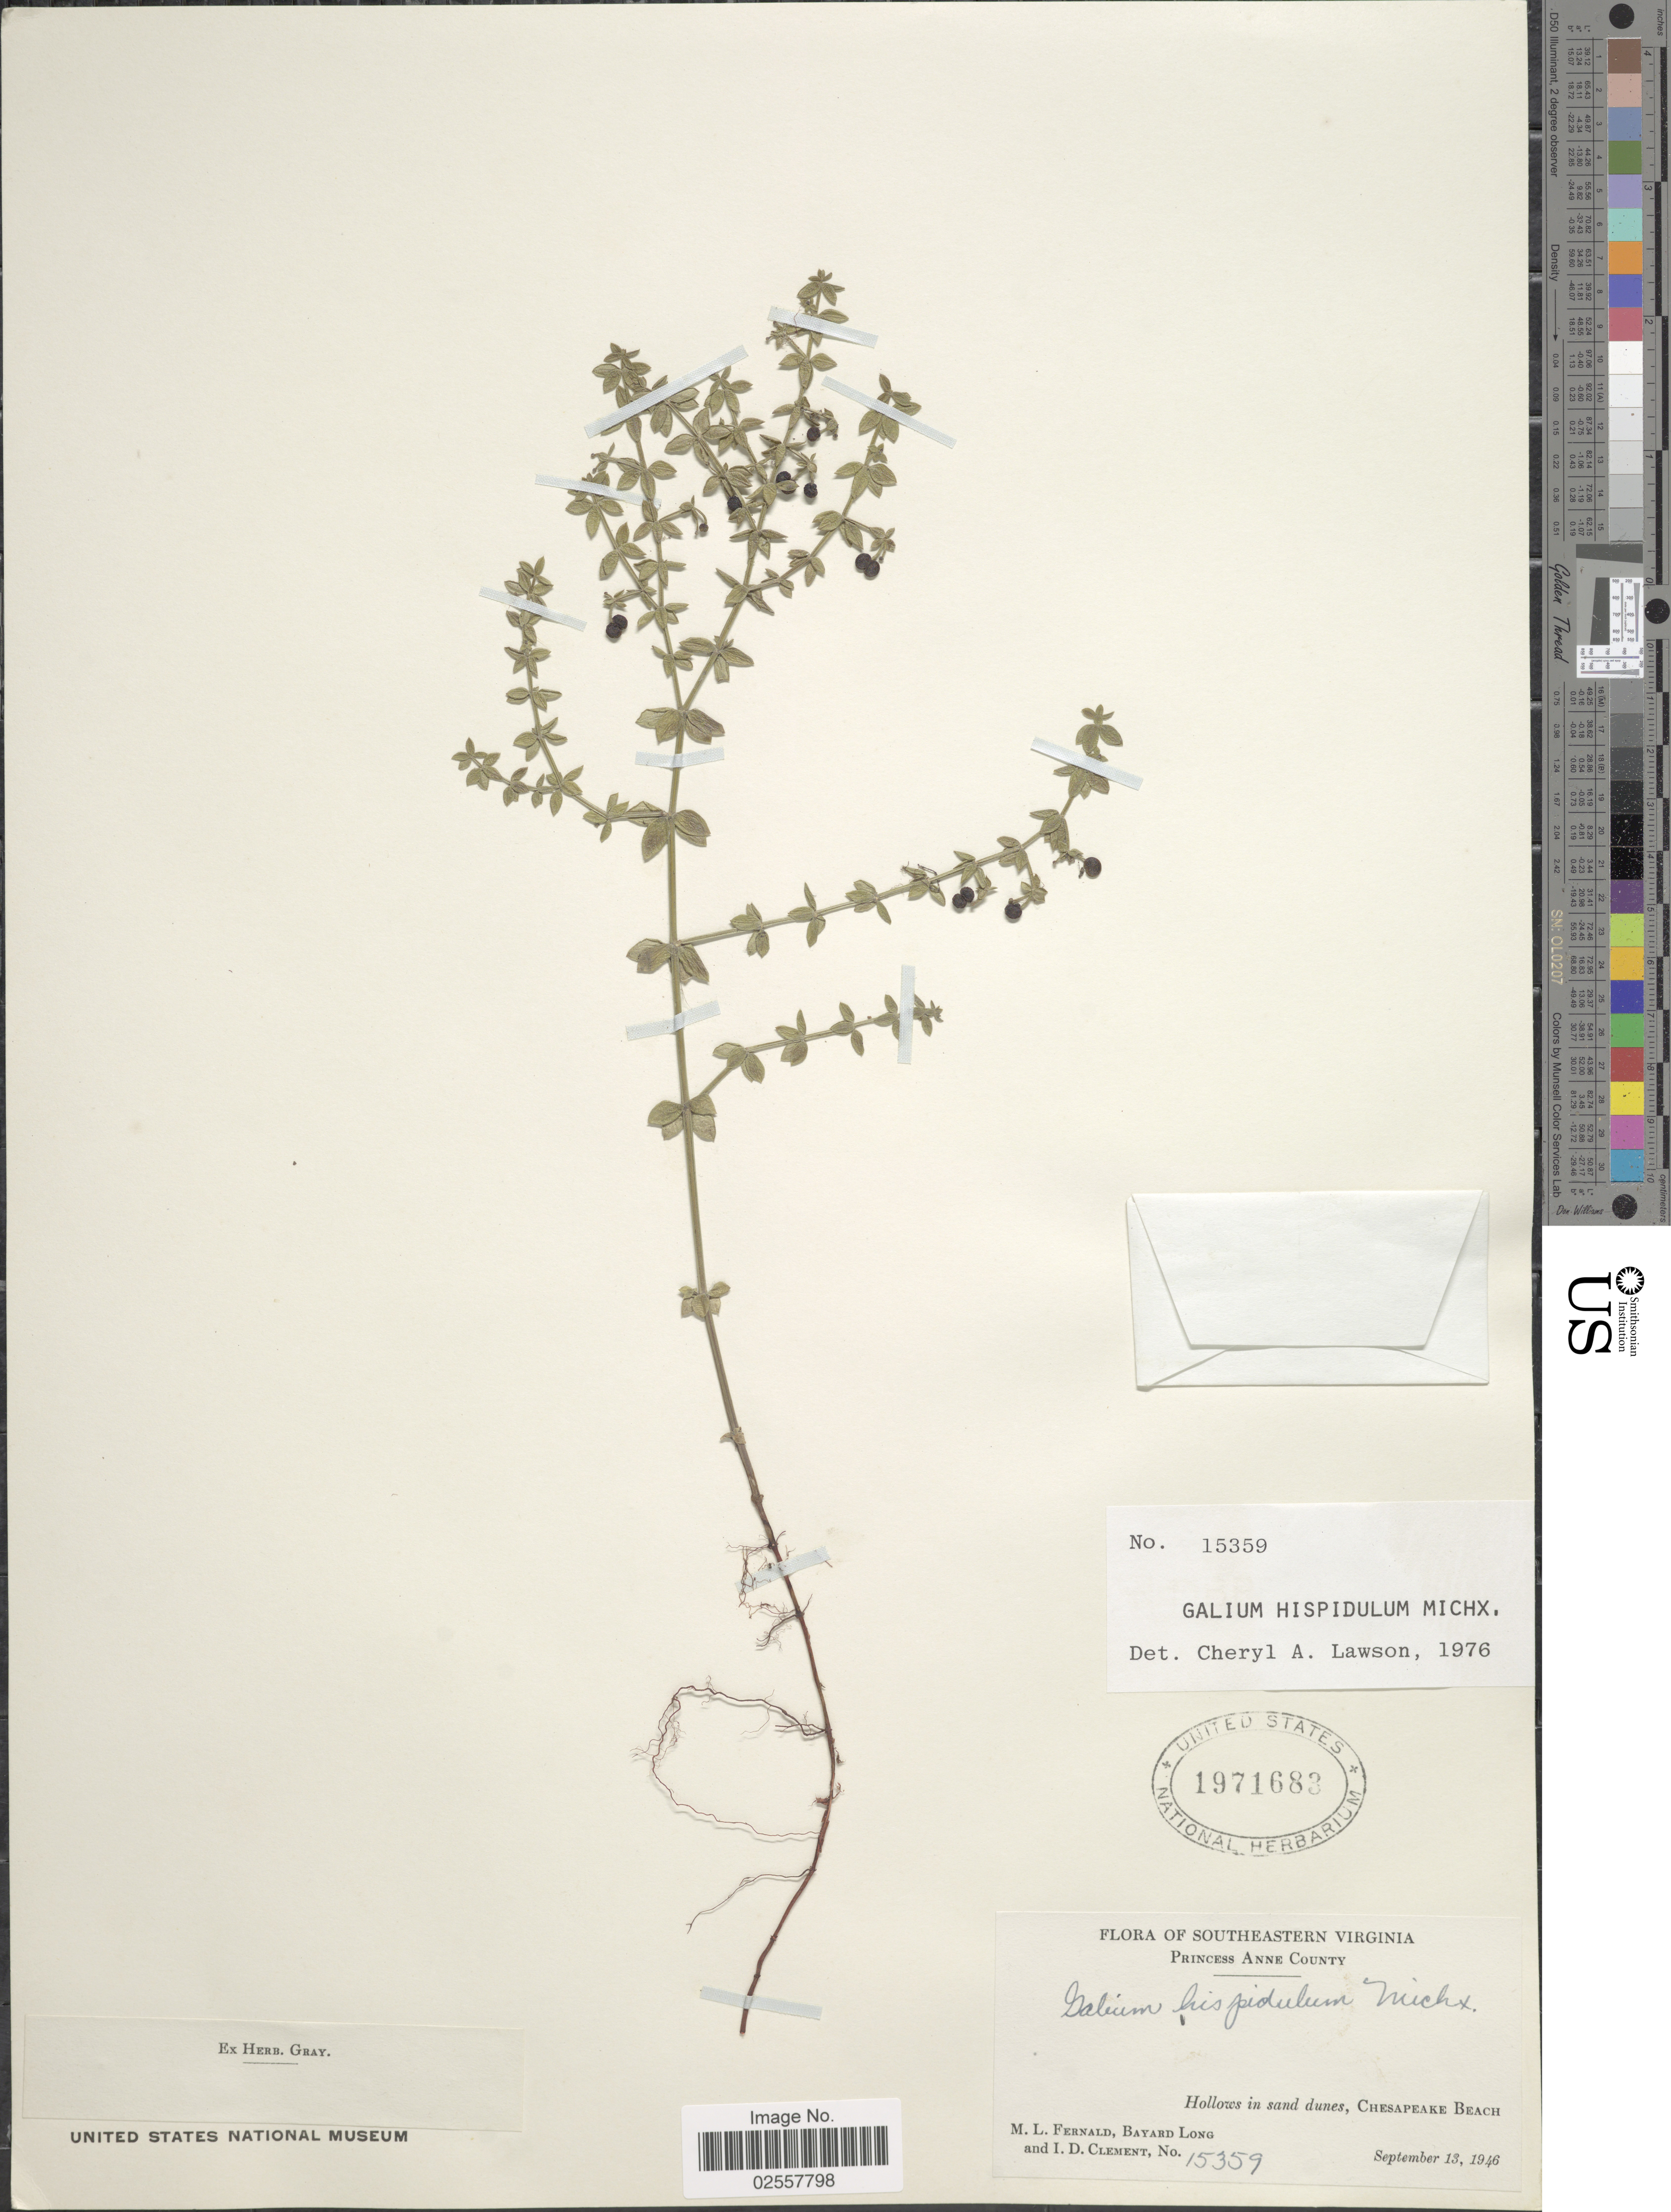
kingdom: Plantae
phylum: Tracheophyta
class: Magnoliopsida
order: Gentianales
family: Rubiaceae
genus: Galium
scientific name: Galium hispidulum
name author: Michx.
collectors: M. L. Fernald, B. Long & I. Clement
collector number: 15359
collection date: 1946-09-13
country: United States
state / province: Virginia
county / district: City of Virginia Beach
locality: Southeastern Virginia. Princess Anne County. Hollows in sand dunes, Chesapeake Beach.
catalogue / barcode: US 1971683